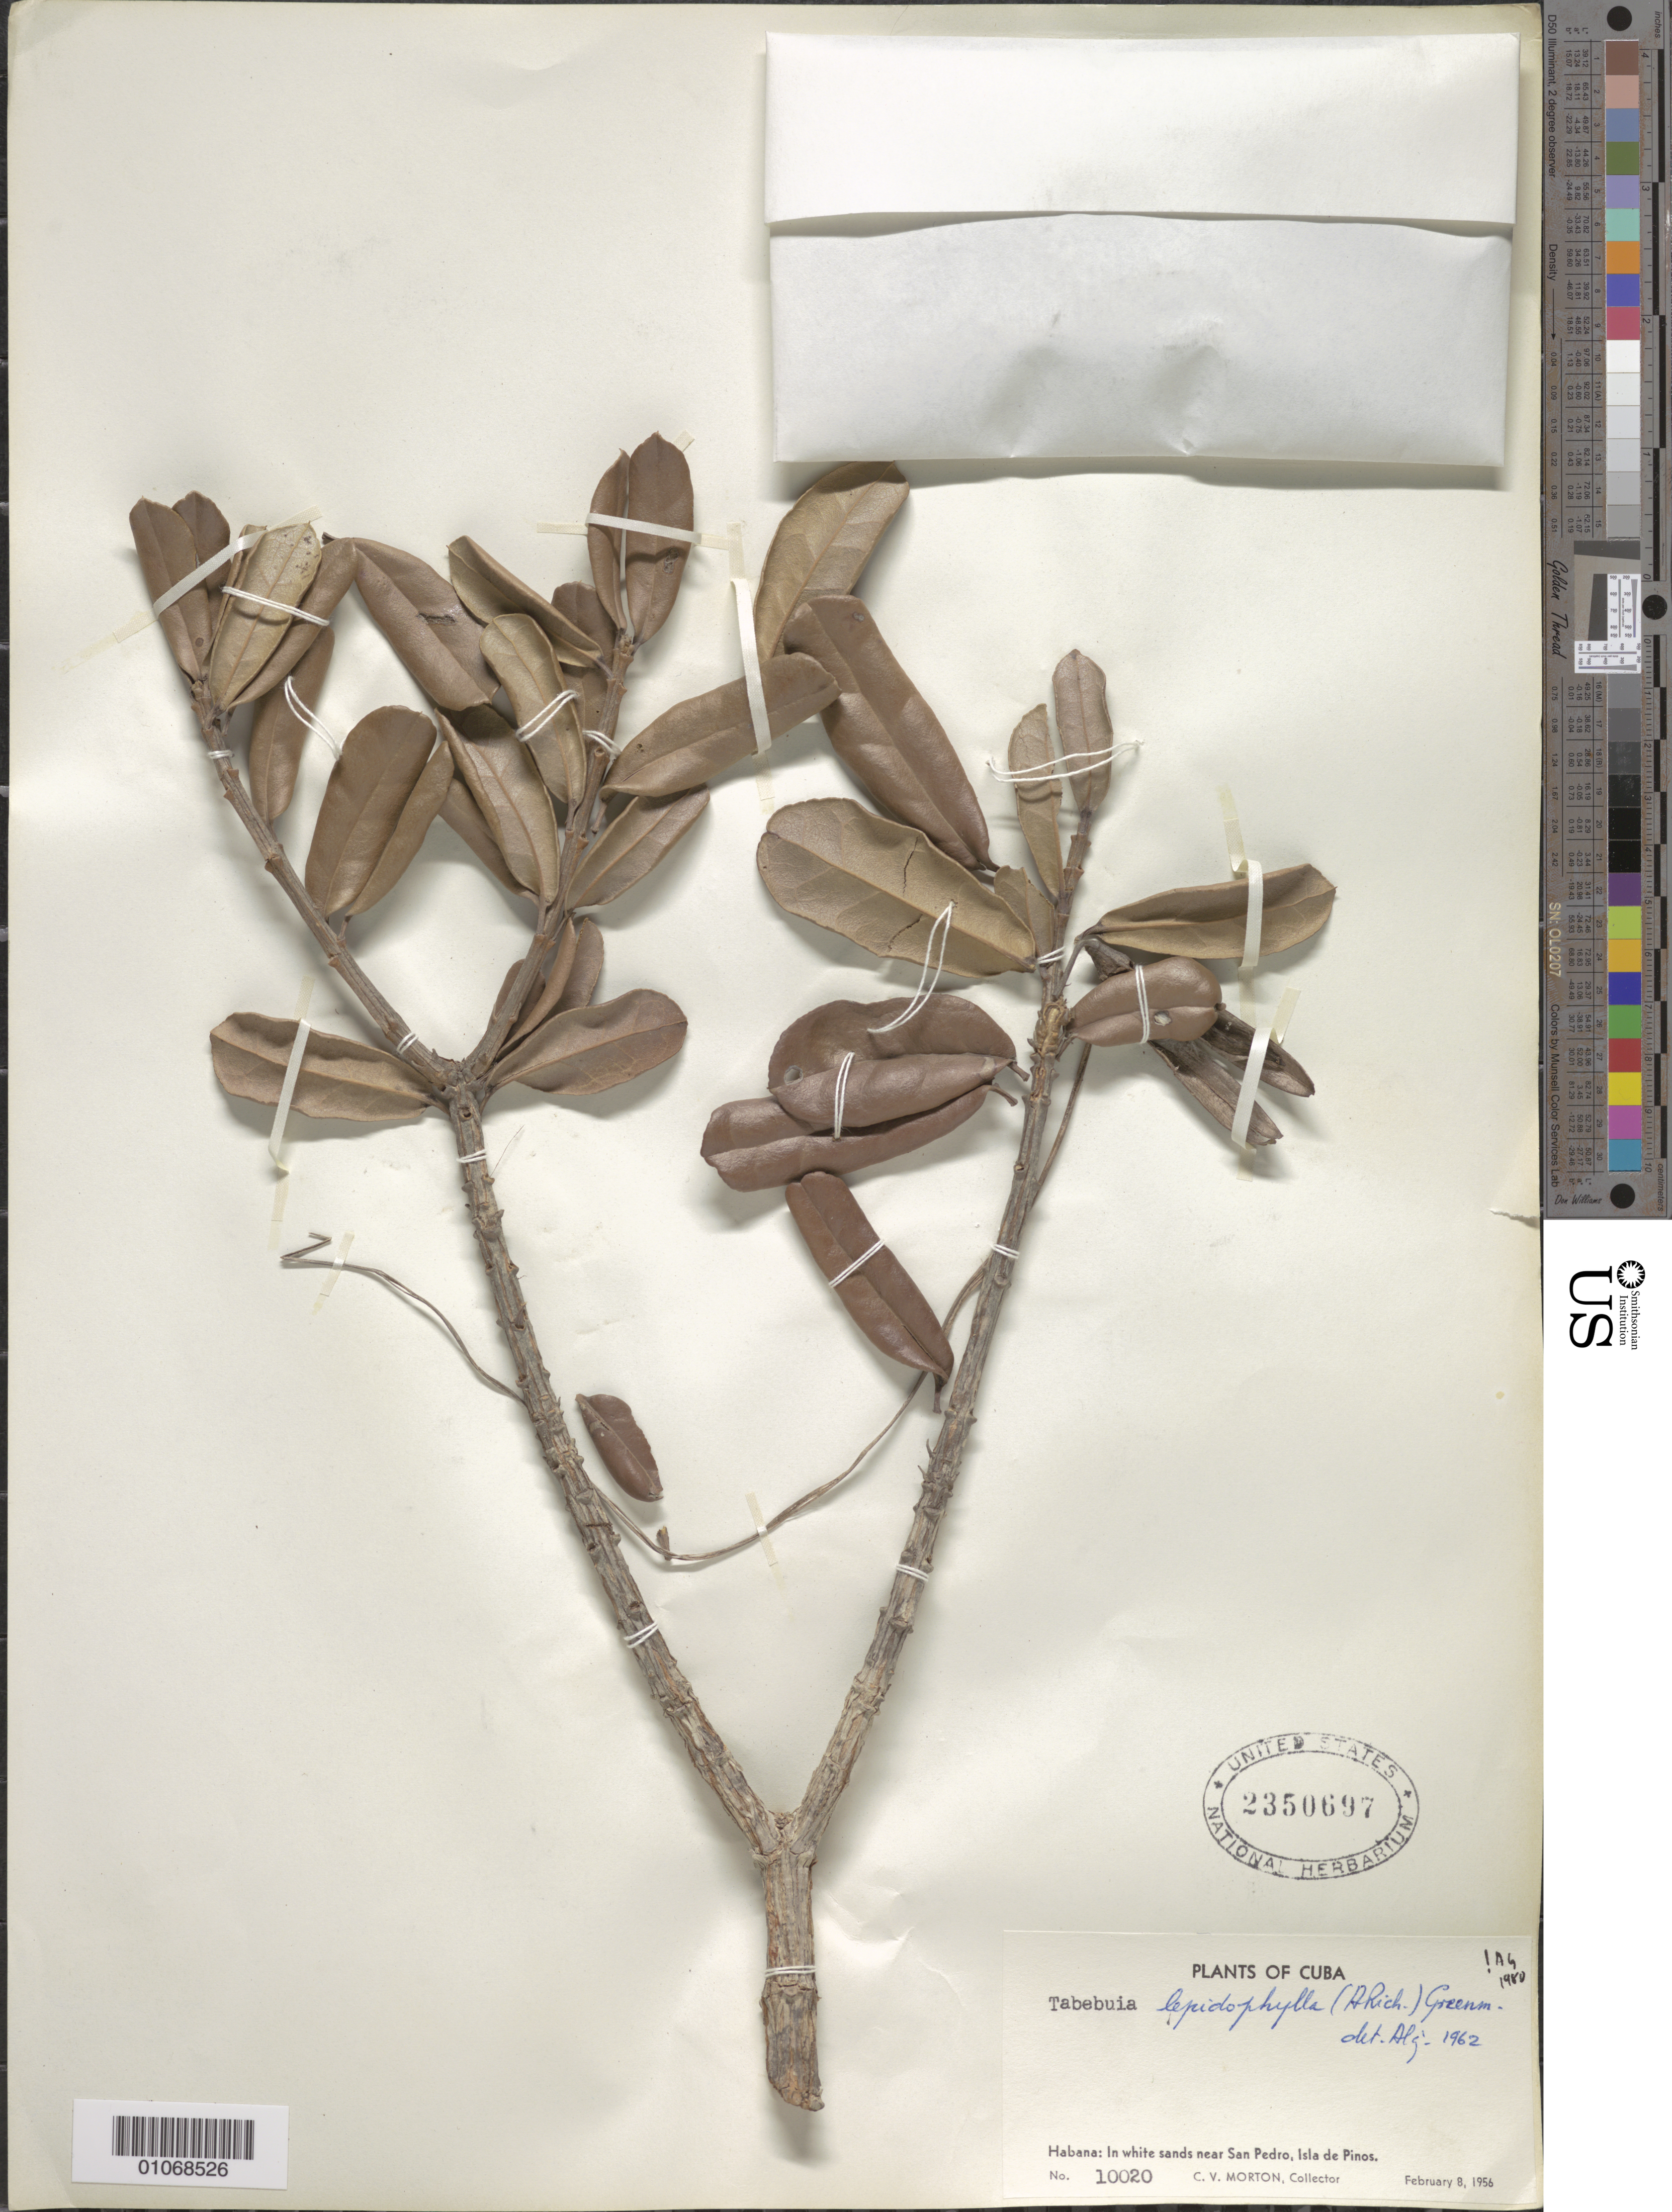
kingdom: Plantae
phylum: Tracheophyta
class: Magnoliopsida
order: Lamiales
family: Bignoniaceae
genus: Tabebuia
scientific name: Tabebuia lepidophylla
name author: (A. Rich.) Greenm.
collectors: C. V. Morton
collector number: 10020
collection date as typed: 08 Feb 1956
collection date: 1956-02-08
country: Cuba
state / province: Isla de La Juventud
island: Isla de la Juventud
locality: near San Pedro, Isla de Pinos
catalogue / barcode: US 2350697